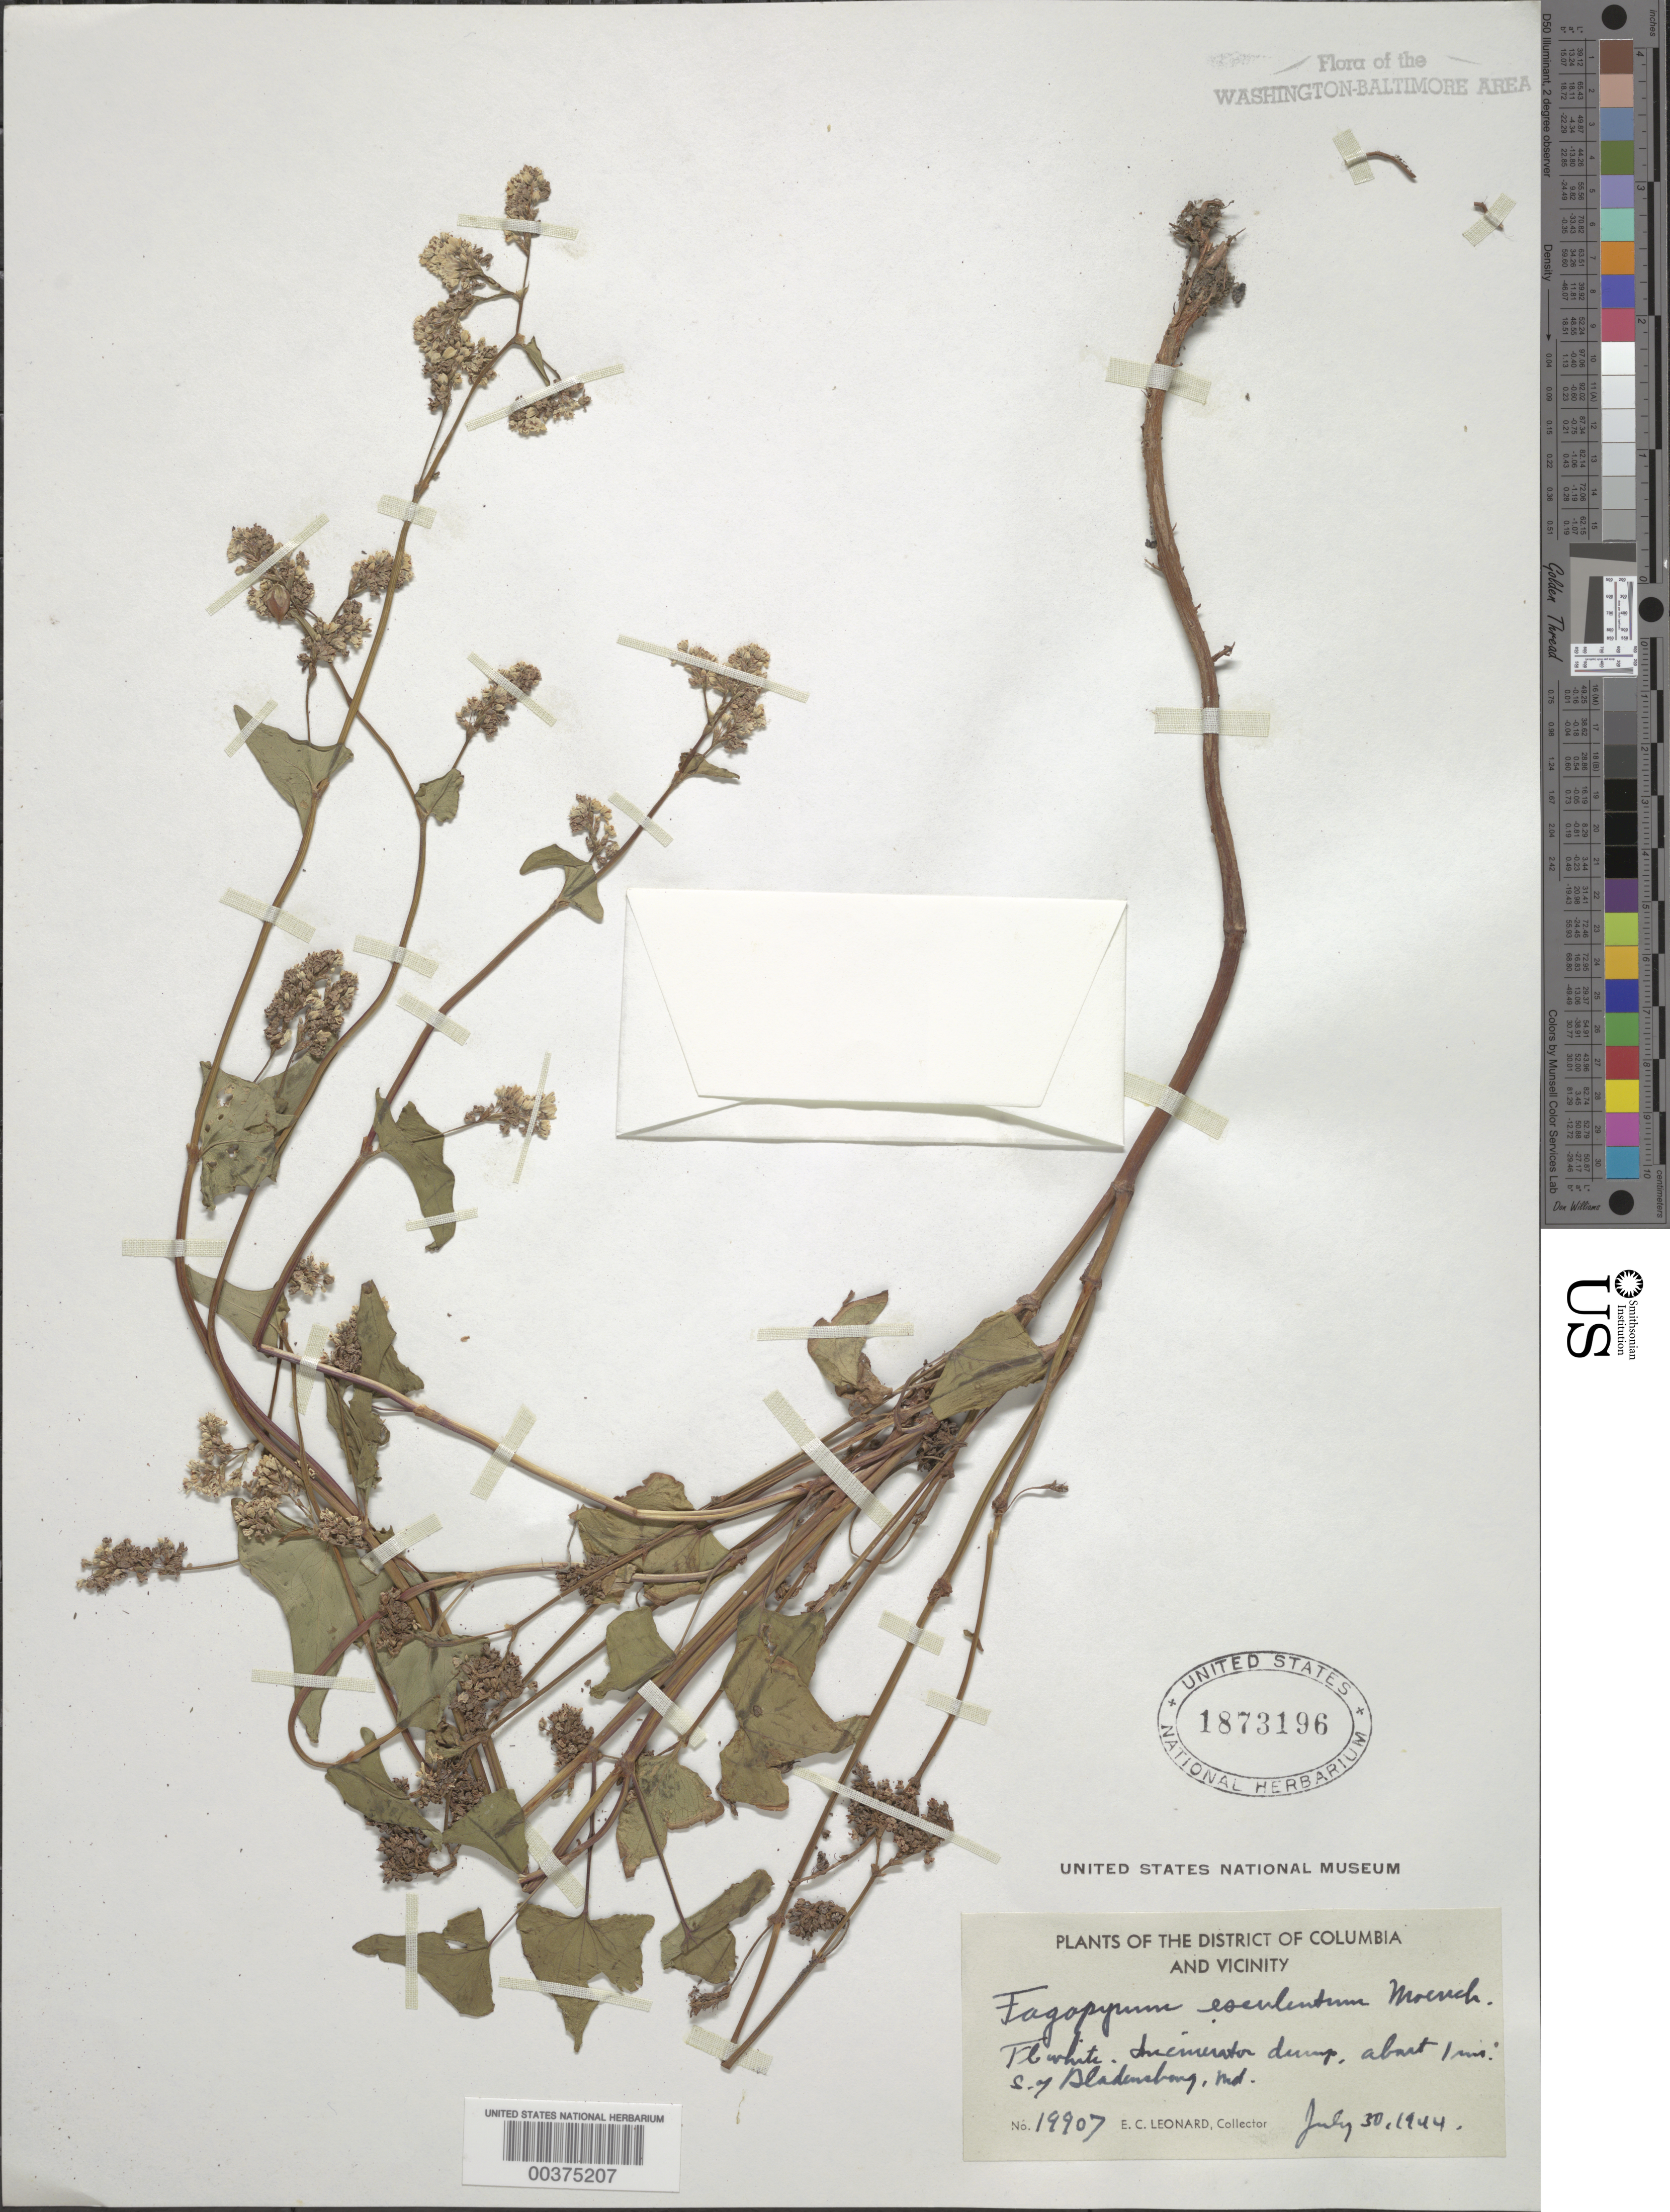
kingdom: Plantae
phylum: Tracheophyta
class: Magnoliopsida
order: Caryophyllales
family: Polygonaceae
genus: Fagopyrum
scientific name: Fagopyrum esculentum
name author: Moench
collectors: E. C. Leonard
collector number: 19907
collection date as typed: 30 Jul 1944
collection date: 1944-07-30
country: United States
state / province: Maryland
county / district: Prince George's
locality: Incinerator, south of Bladensburg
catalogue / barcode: US 1873196